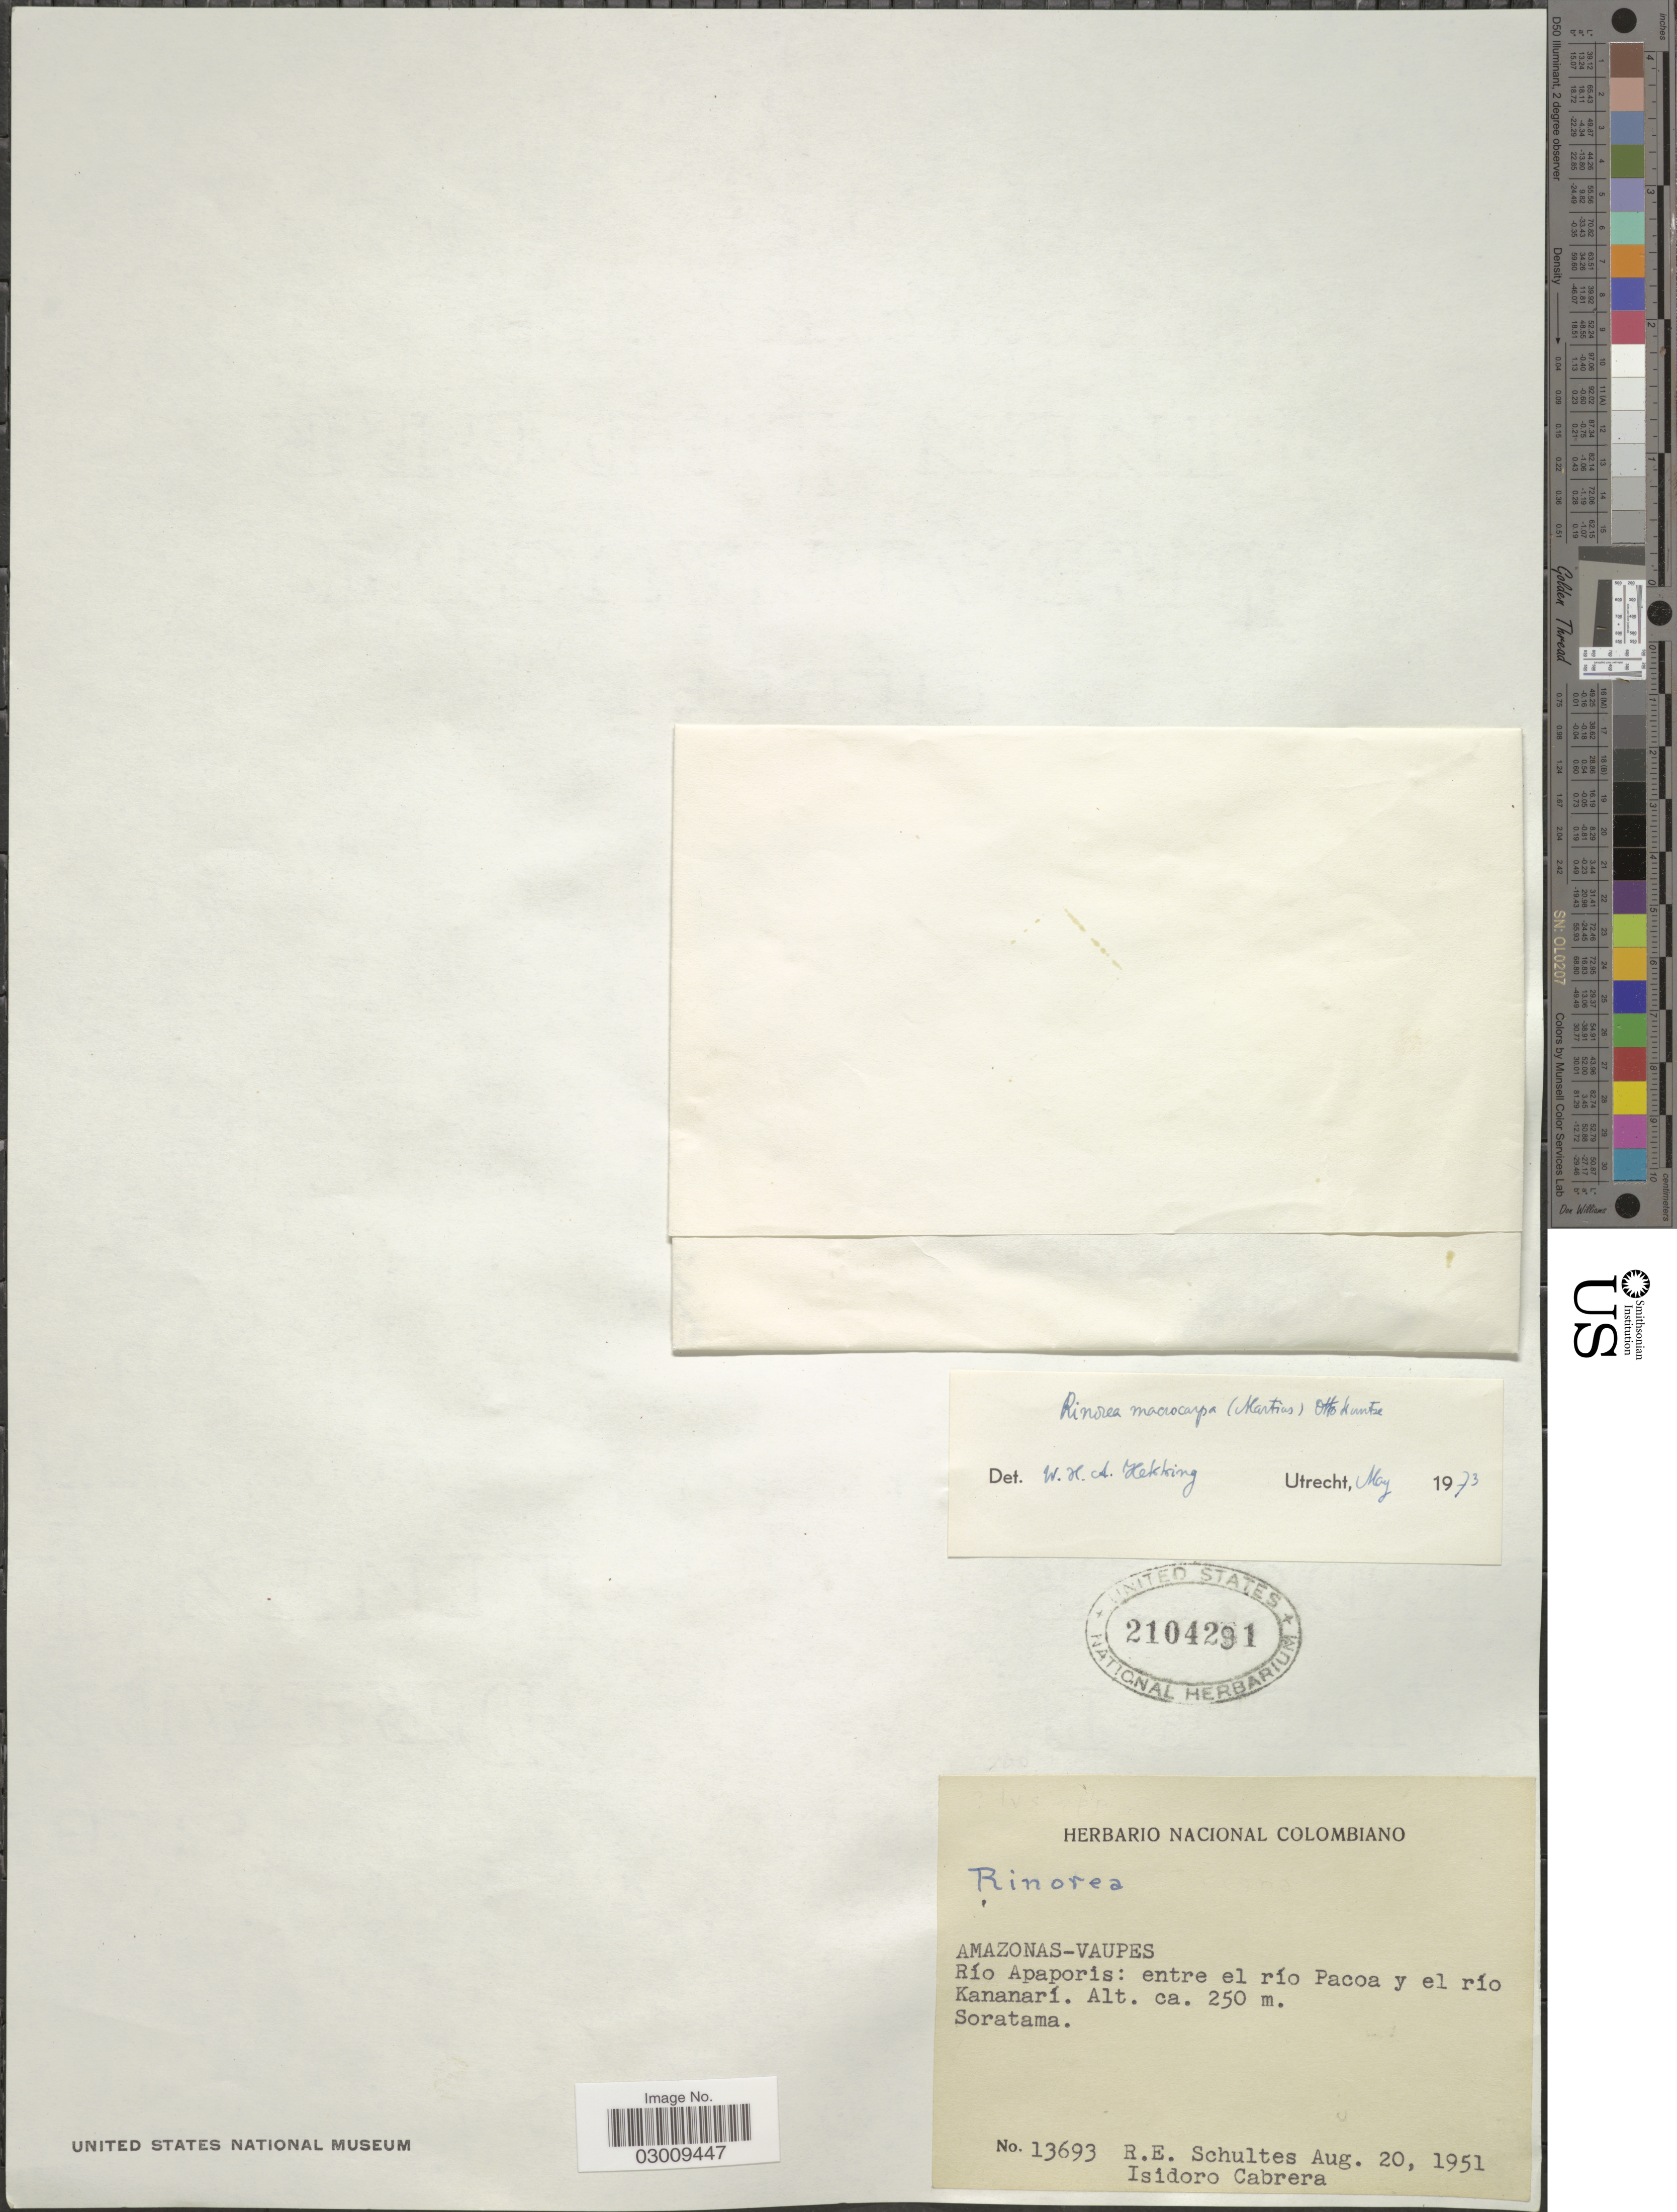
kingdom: Plantae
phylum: Tracheophyta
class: Magnoliopsida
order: Malpighiales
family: Violaceae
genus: Rinorea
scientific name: Rinorea macrocarpa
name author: (Mart. ex Eichler) Kuntze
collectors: R. E. Schultes & I. Cabrera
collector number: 13693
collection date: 1951-08-20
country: Colombia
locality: Amazonas-Vaupes. Río Apaporis: entre el río Pacoa y el río Kananarí. Soratama.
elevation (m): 250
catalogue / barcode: US 2104291